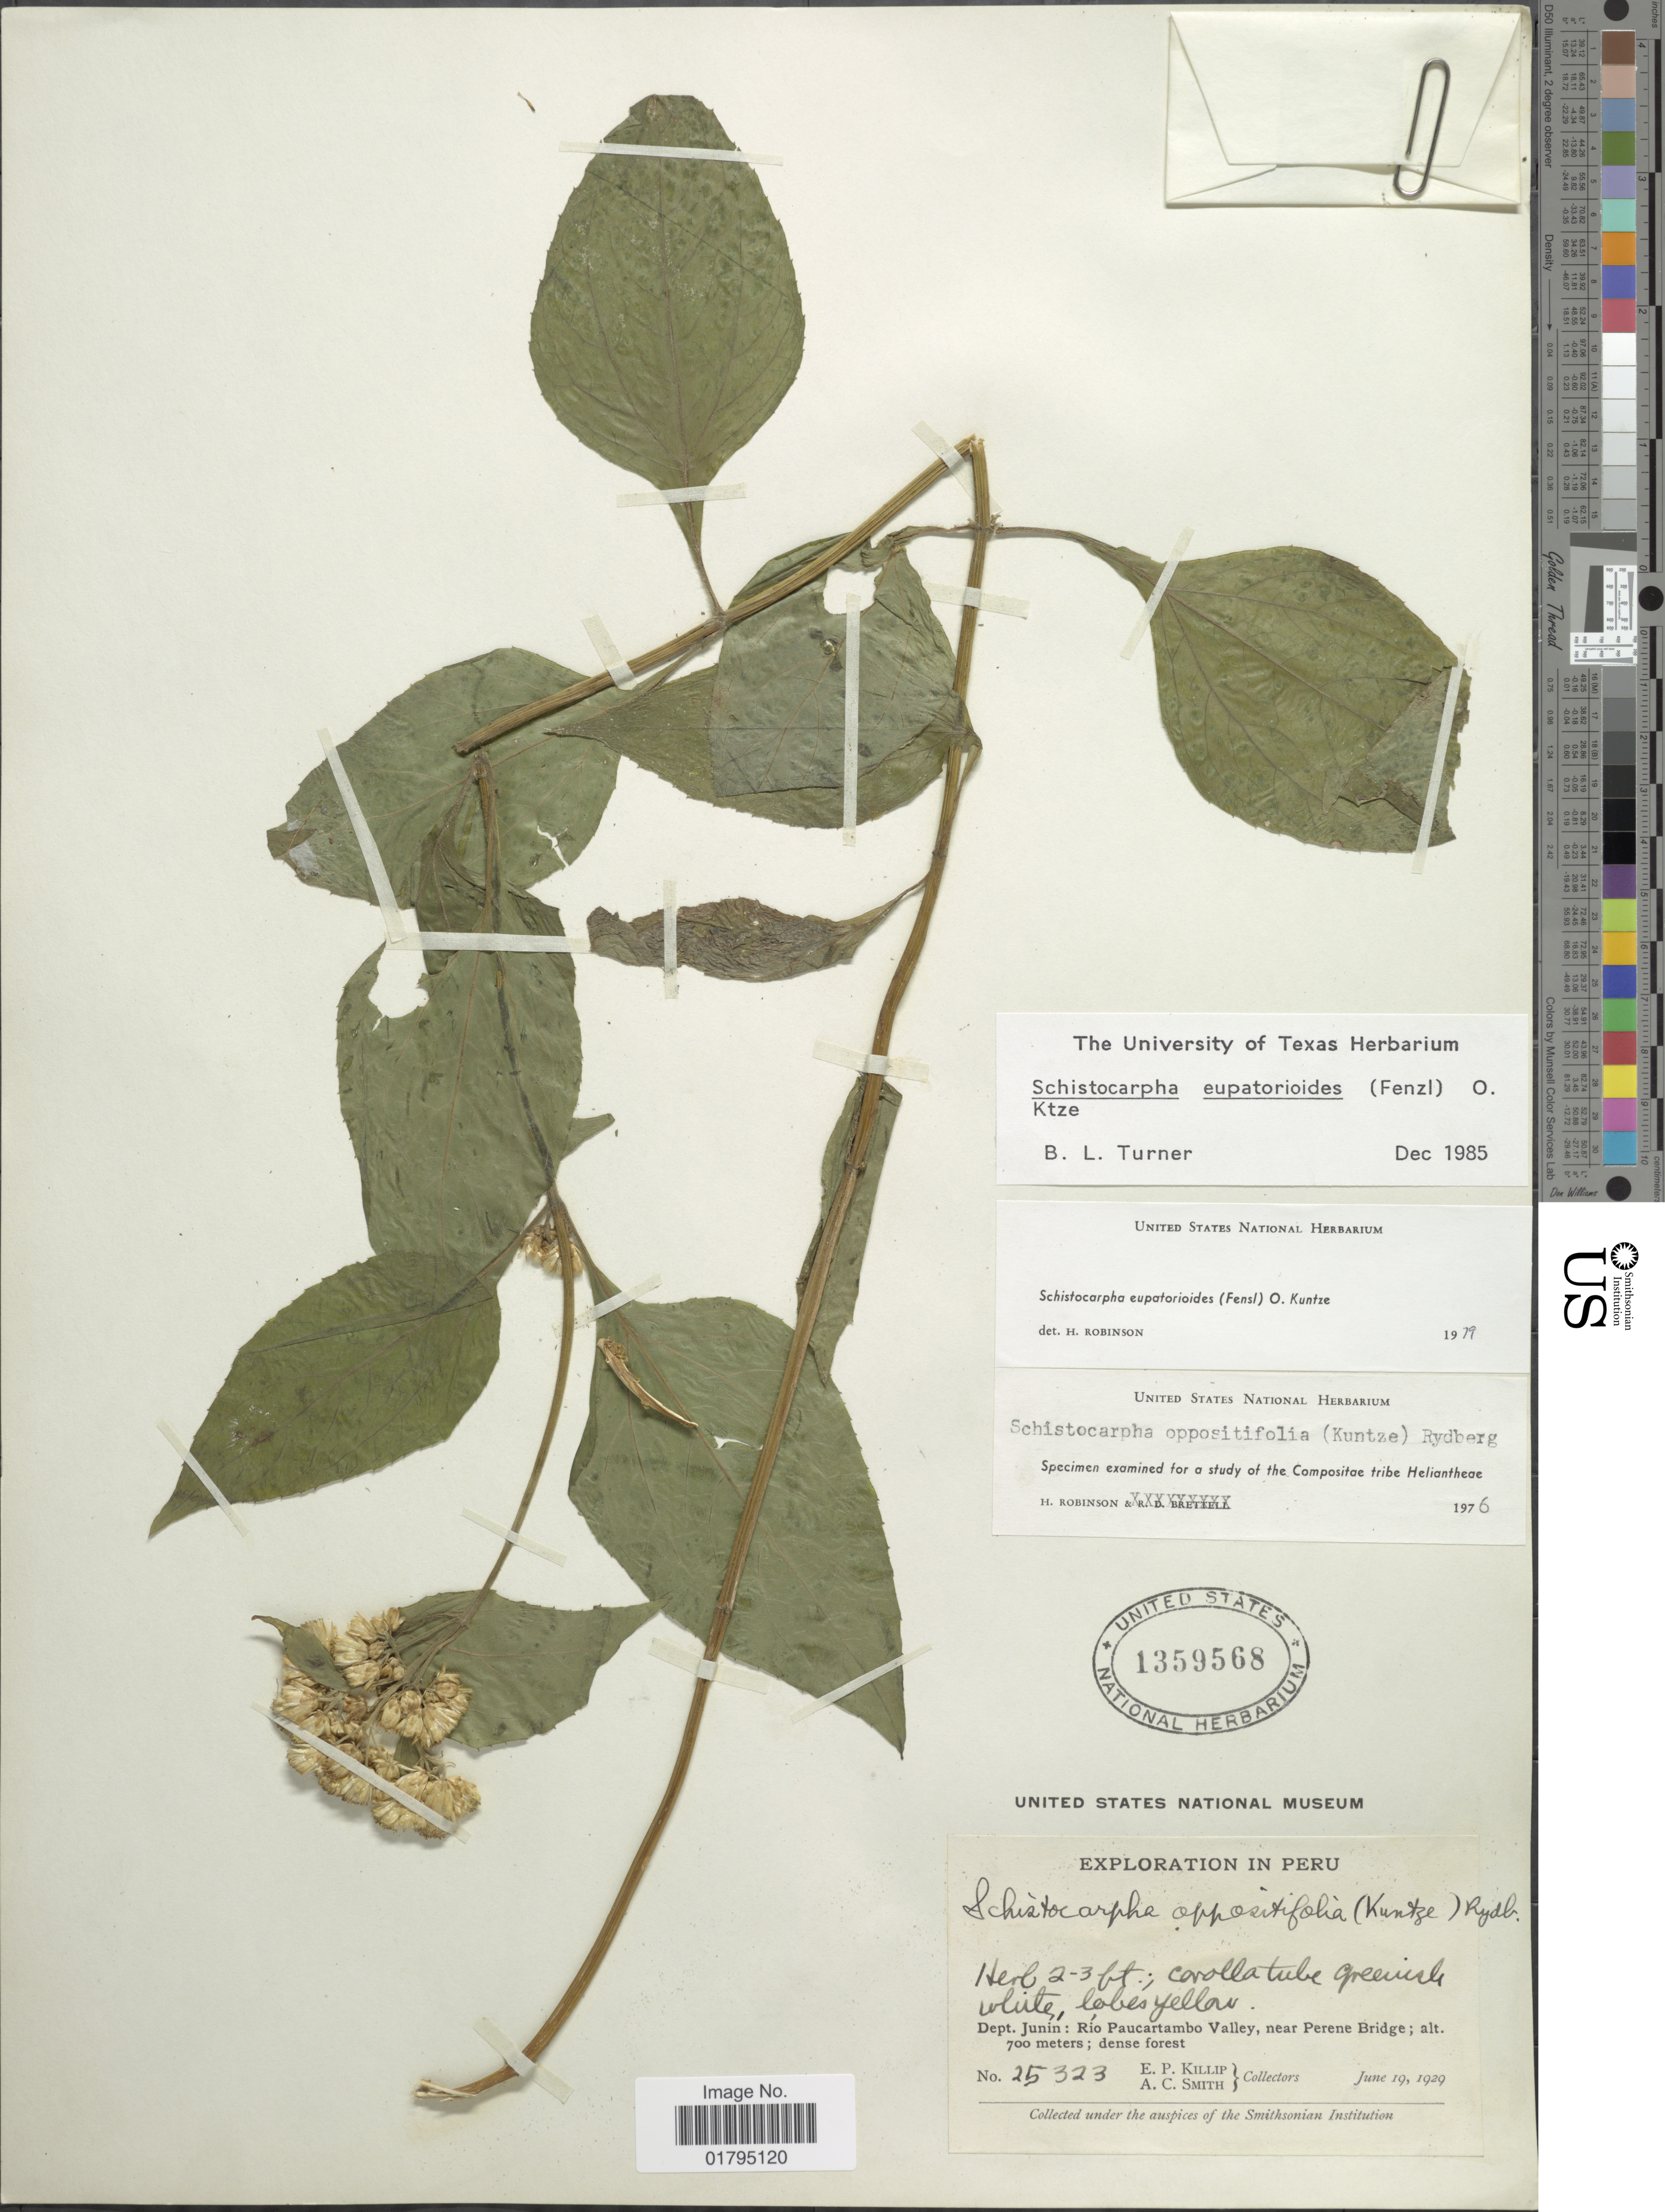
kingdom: Plantae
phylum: Tracheophyta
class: Magnoliopsida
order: Asterales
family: Asteraceae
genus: Schistocarpha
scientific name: Schistocarpha eupatorioides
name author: (Fenzl) Kuntze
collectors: E. P. Killip & A. C. Smith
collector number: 25323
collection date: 1929-06-19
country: Peru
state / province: Junín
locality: Dept. Junin: Rio Paucartambo Valley, near Perene Bridge.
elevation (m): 700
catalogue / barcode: US 1359568